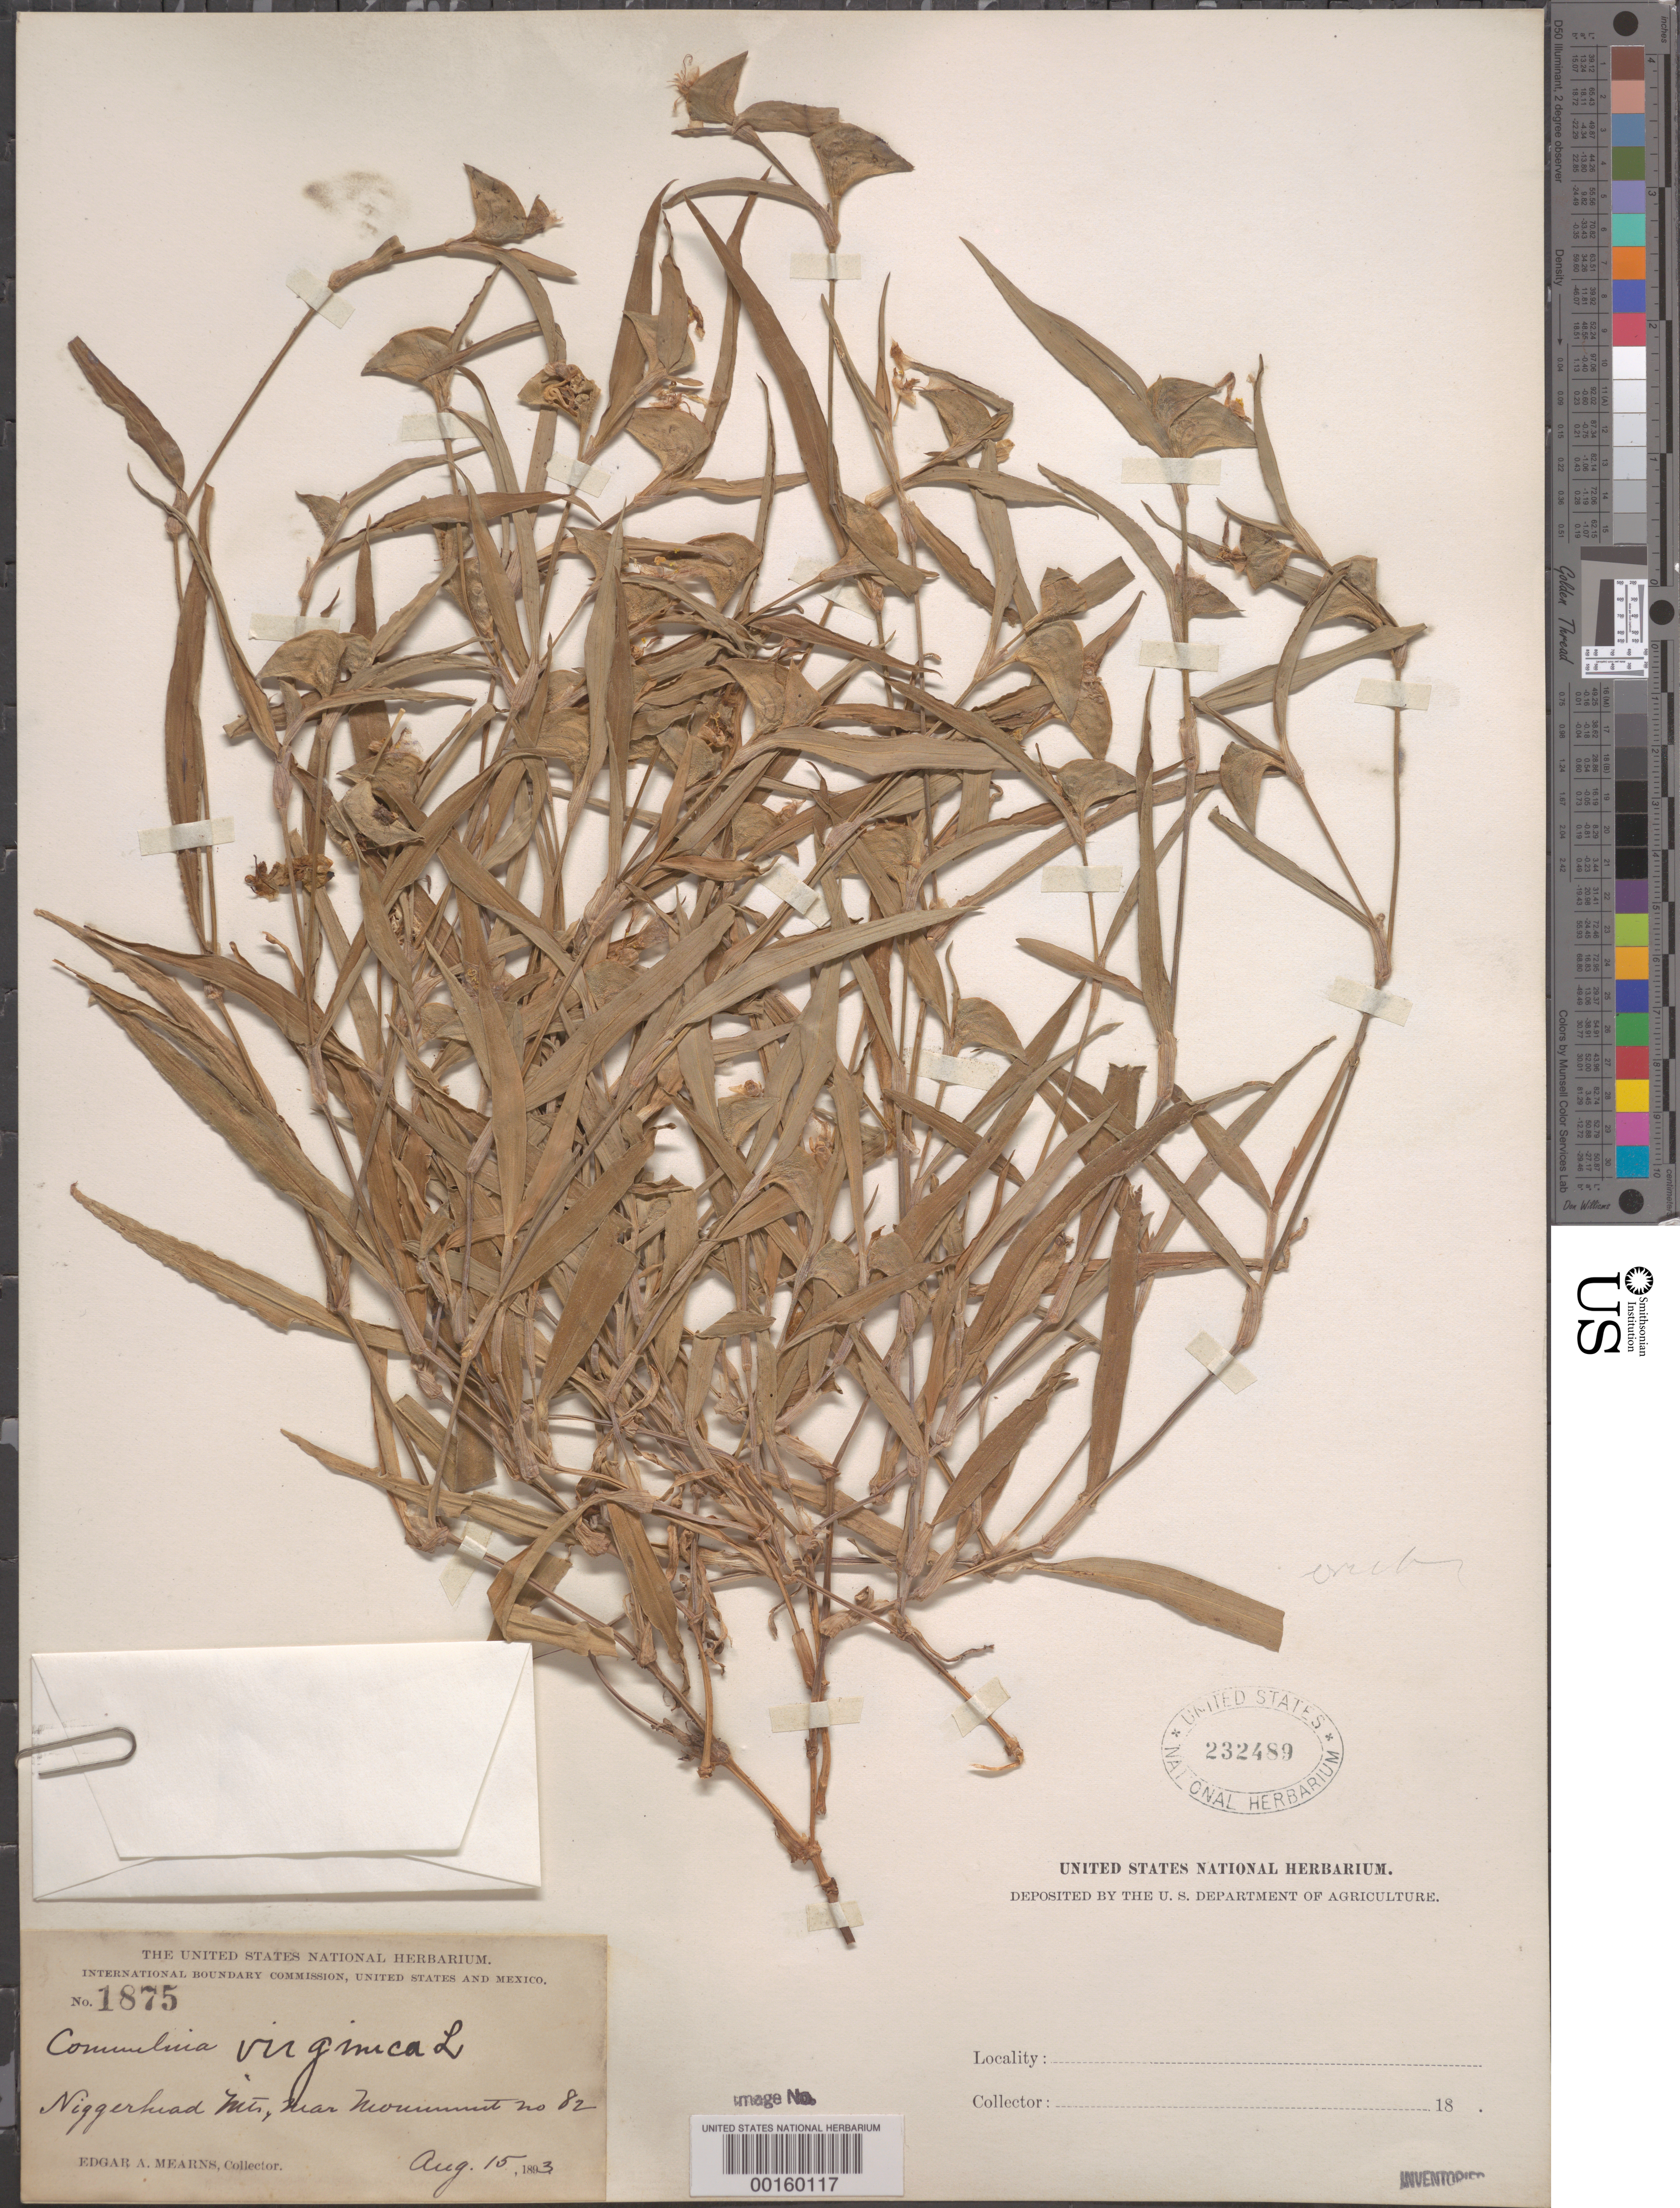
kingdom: Plantae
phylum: Tracheophyta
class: Liliopsida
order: Commelinales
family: Commelinaceae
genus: Commelina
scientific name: Commelina erecta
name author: L.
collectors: E. A. Mearns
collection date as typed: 15 Aug 1893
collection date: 1893-08-15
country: United States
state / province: New Mexico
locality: Niggerhead mts., near monument 82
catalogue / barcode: US 232489